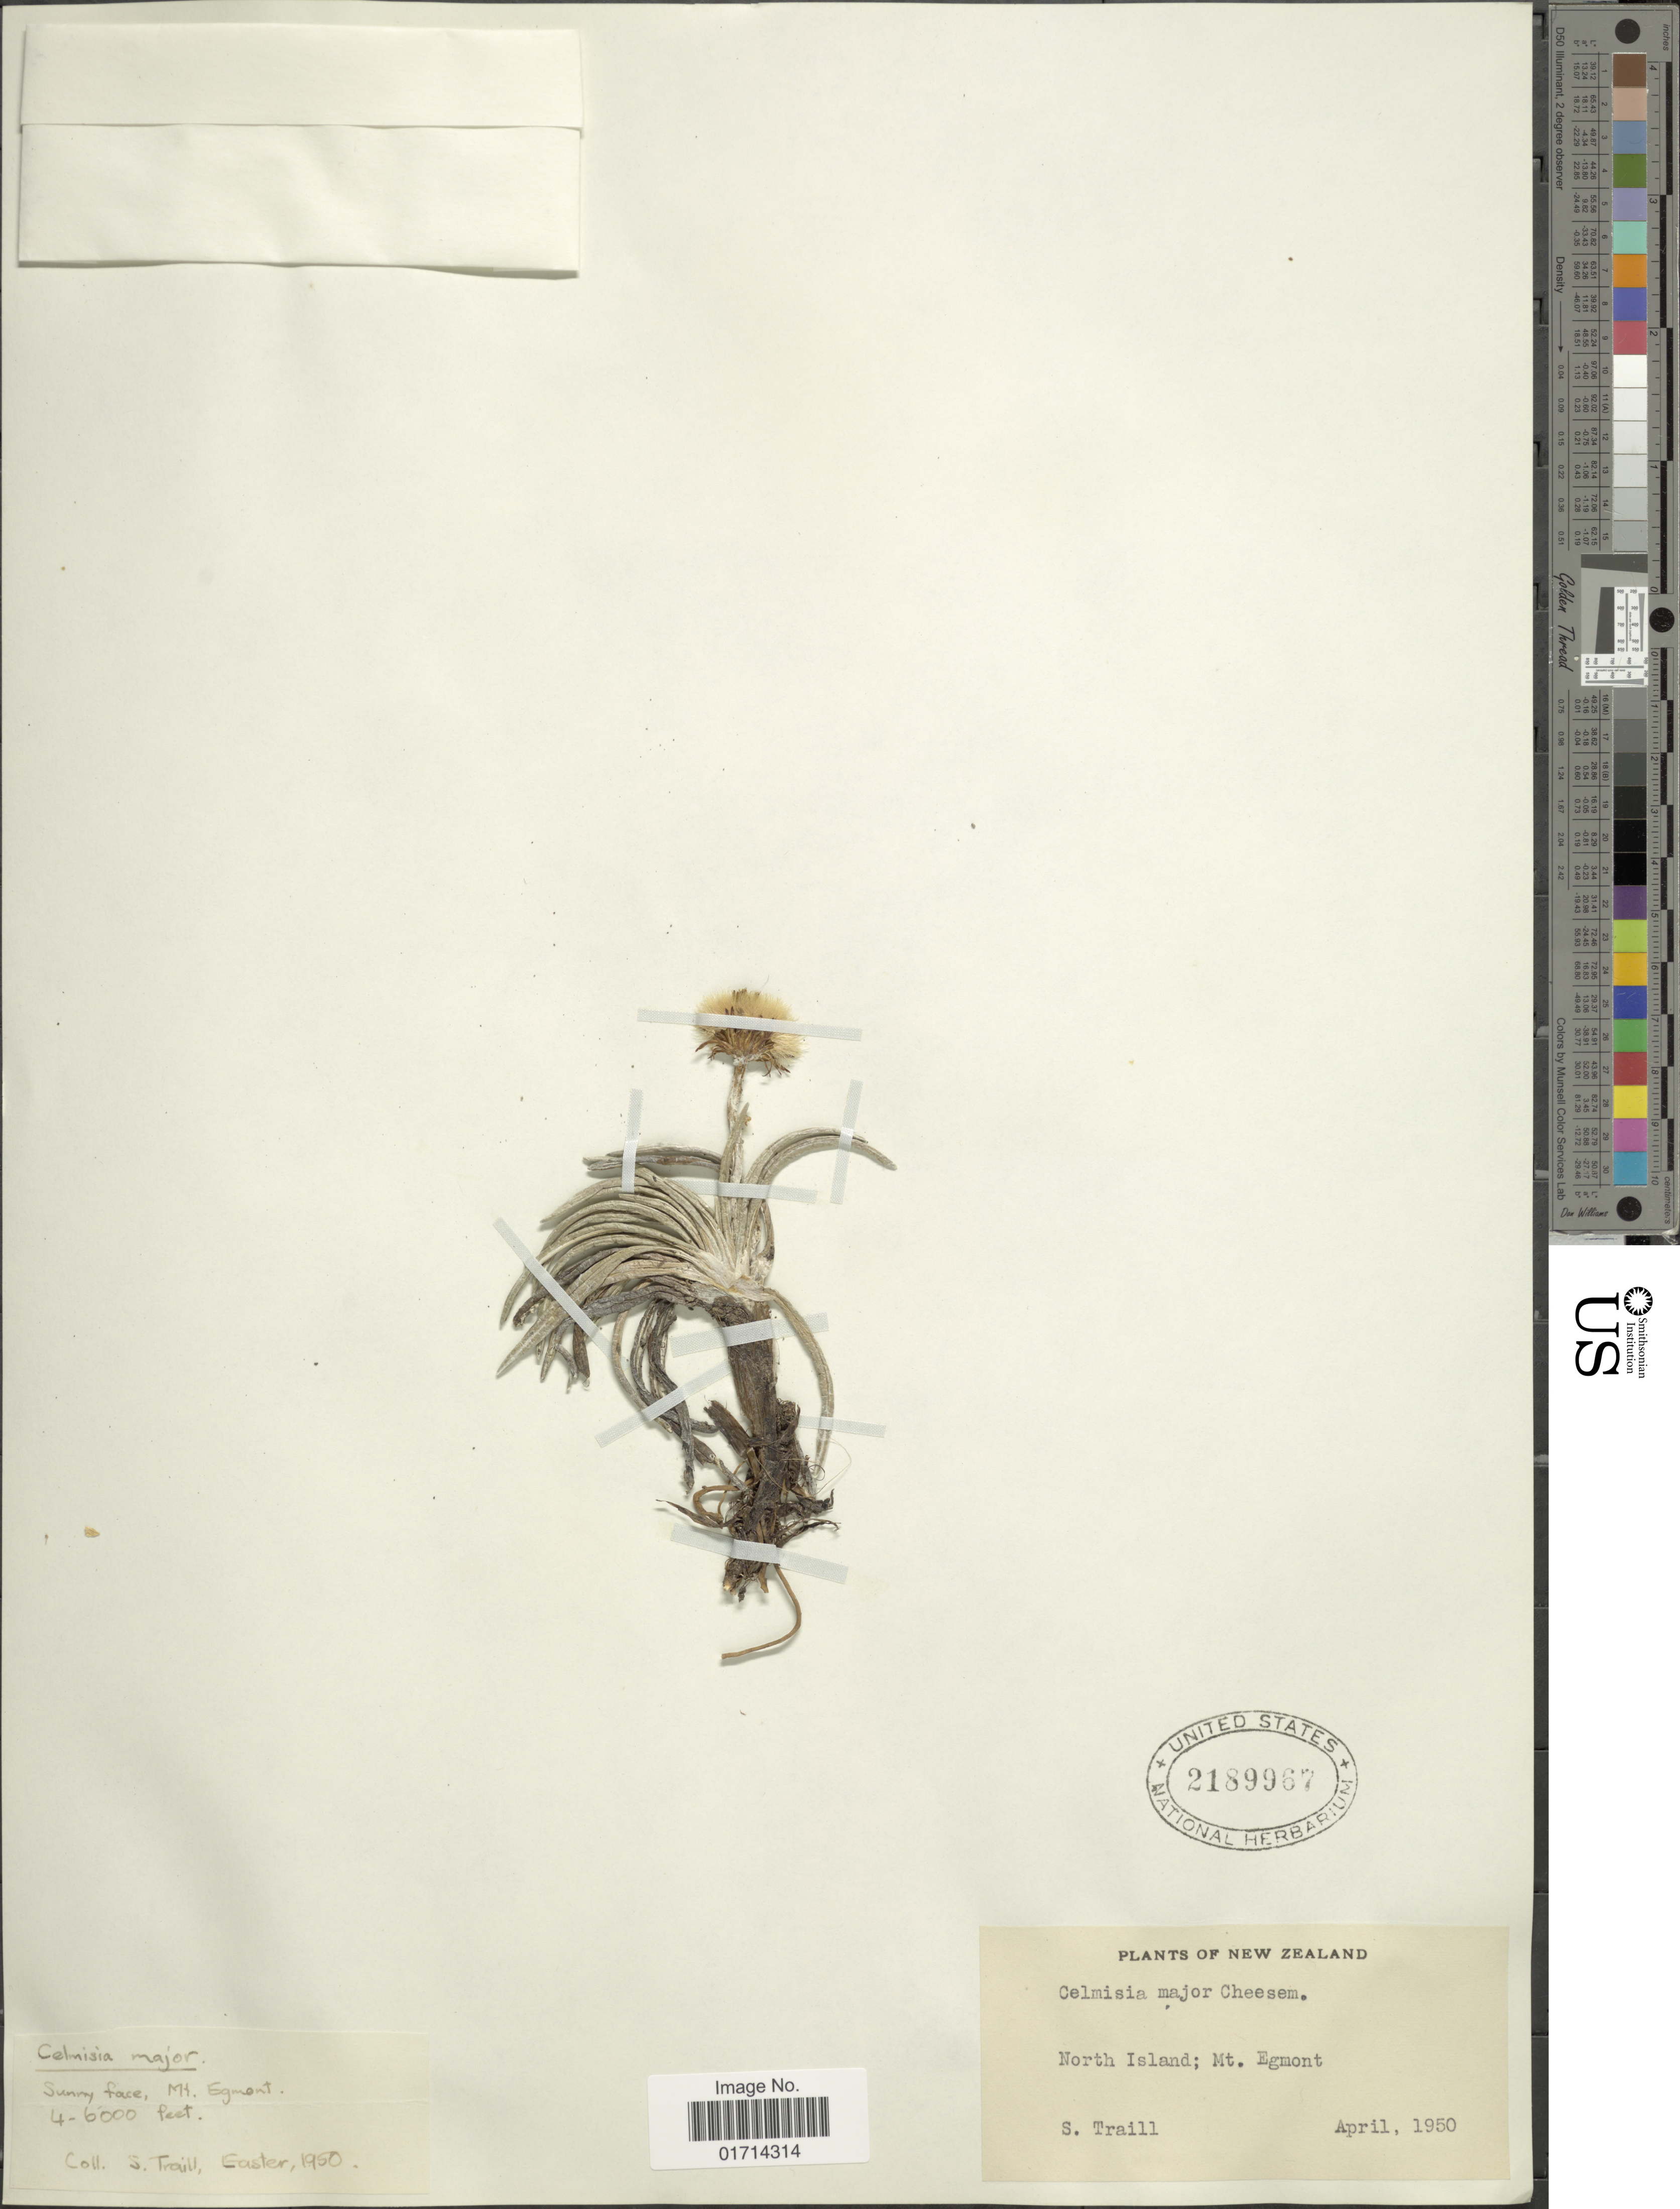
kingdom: Plantae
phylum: Tracheophyta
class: Magnoliopsida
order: Asterales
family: Asteraceae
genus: Celmisia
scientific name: Celmisia major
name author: Cheeseman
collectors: S. Traill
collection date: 1950-04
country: New Zealand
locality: North Island, Mt. Egmont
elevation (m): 1219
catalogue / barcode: US 2189967